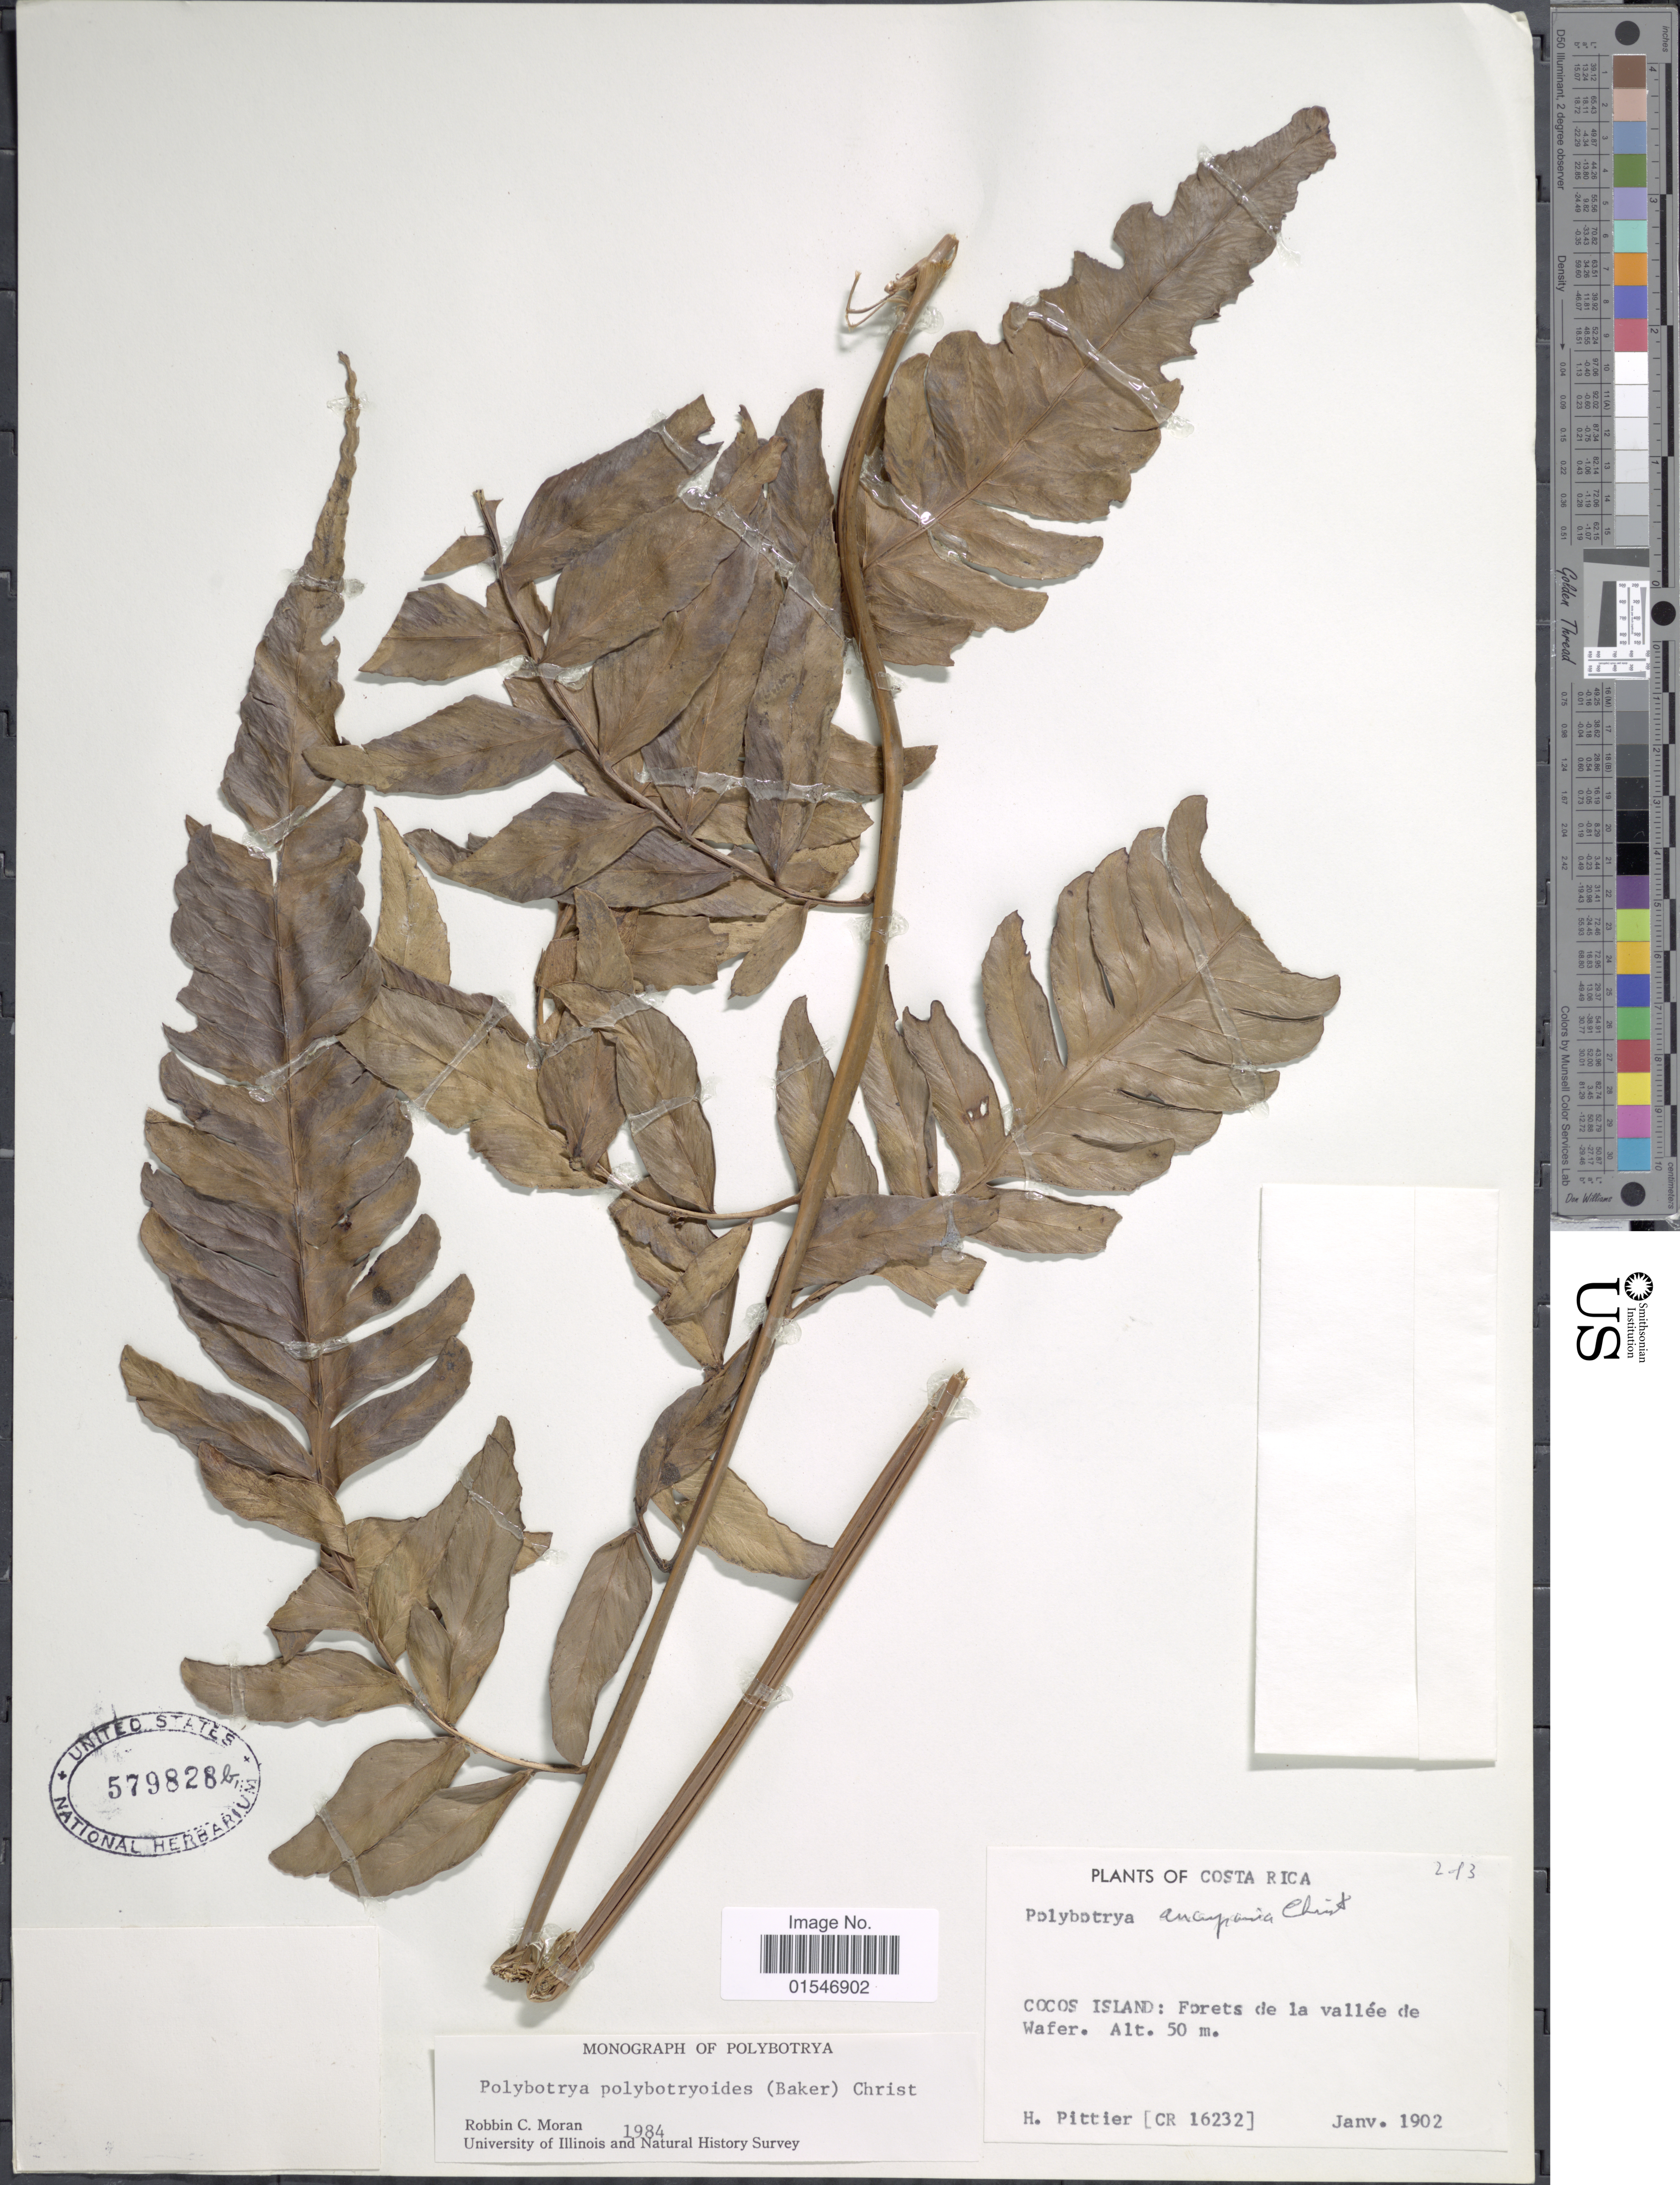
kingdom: Plantae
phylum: Tracheophyta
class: Polypodiopsida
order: Polypodiales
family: Dryopteridaceae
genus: Polybotrya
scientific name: Polybotrya aucuparia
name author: Christ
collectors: H. F. Pittier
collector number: CR16232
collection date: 1902-01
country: Costa Rica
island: Cocos Island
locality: Cocos Island: Forets de la vallee de Wafer.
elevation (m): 50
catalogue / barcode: US 579828b